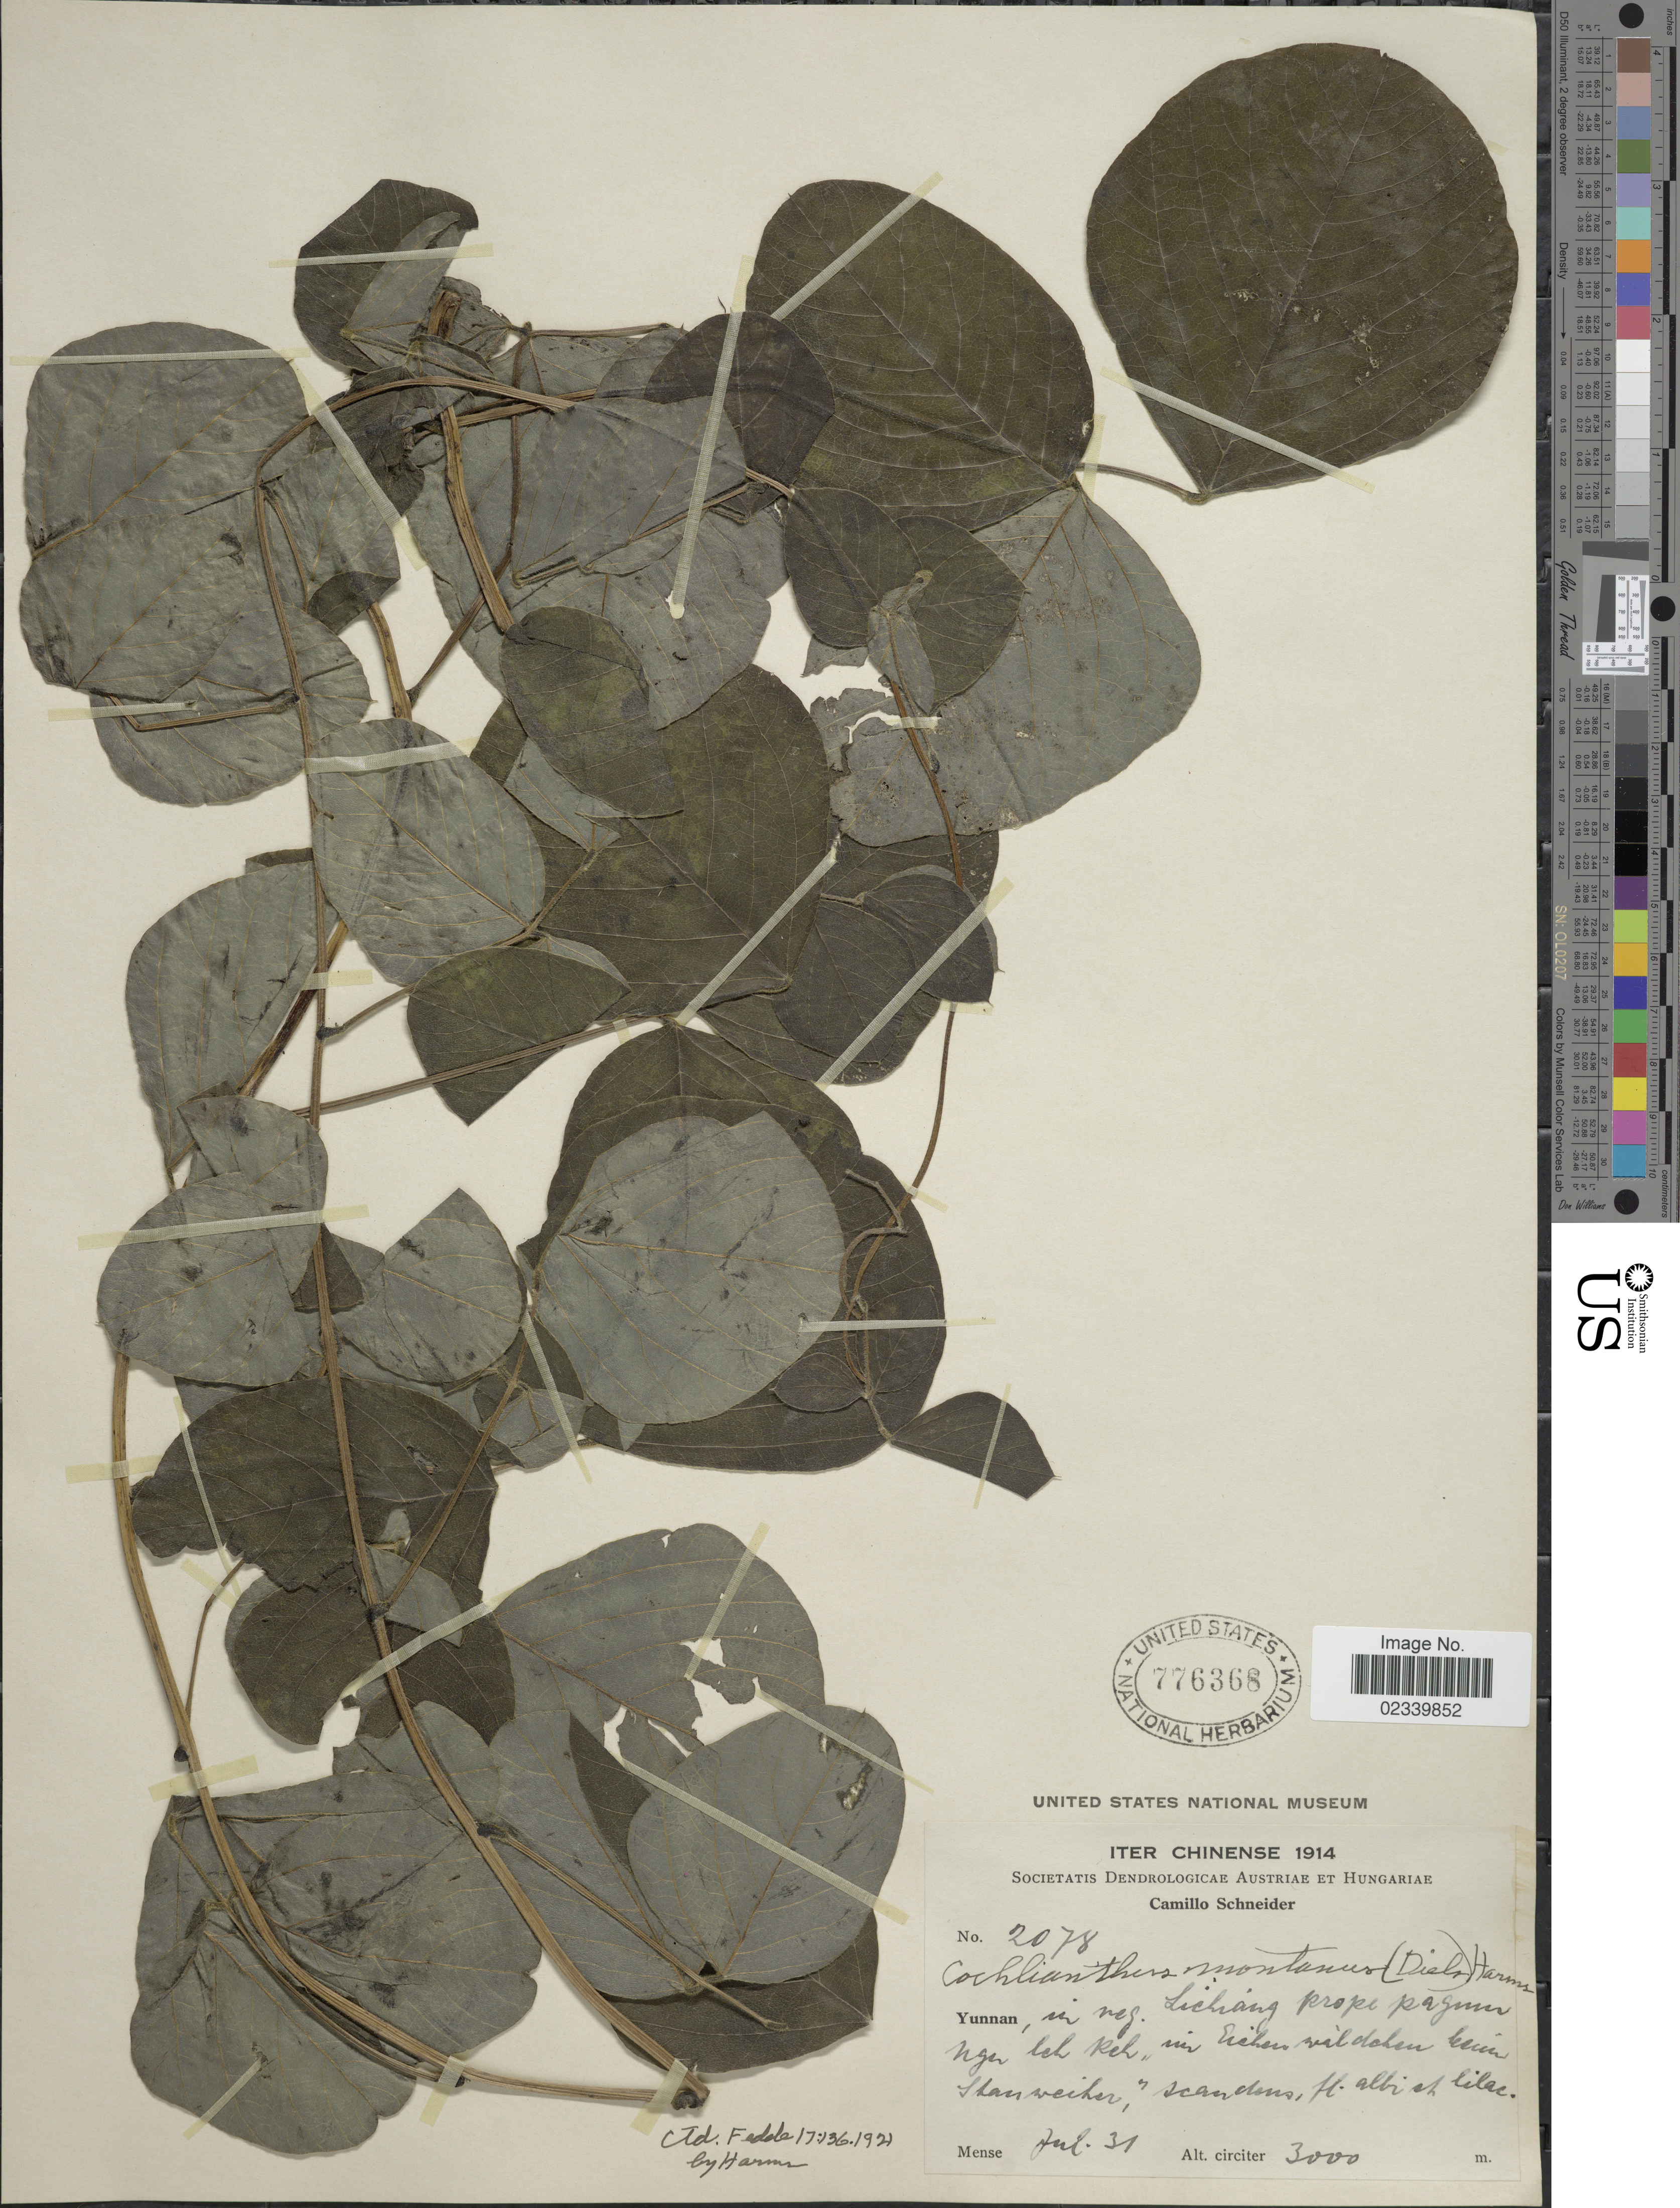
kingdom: Plantae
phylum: Tracheophyta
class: Magnoliopsida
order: Fabales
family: Fabaceae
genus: Cochlianthus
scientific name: Cochlianthus montanus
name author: (Diels) Harms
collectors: C. K. Schneider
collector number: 2078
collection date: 1914-07-31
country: China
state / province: Yunnan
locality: Yunnan, In reg. Lickiang prope pagum [illegible text] ngar tch reh.,, im Eicken w[illegible text]dohen beim stanweicher,,[interpreted] Iter Chinense.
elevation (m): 3000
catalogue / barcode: US 776368